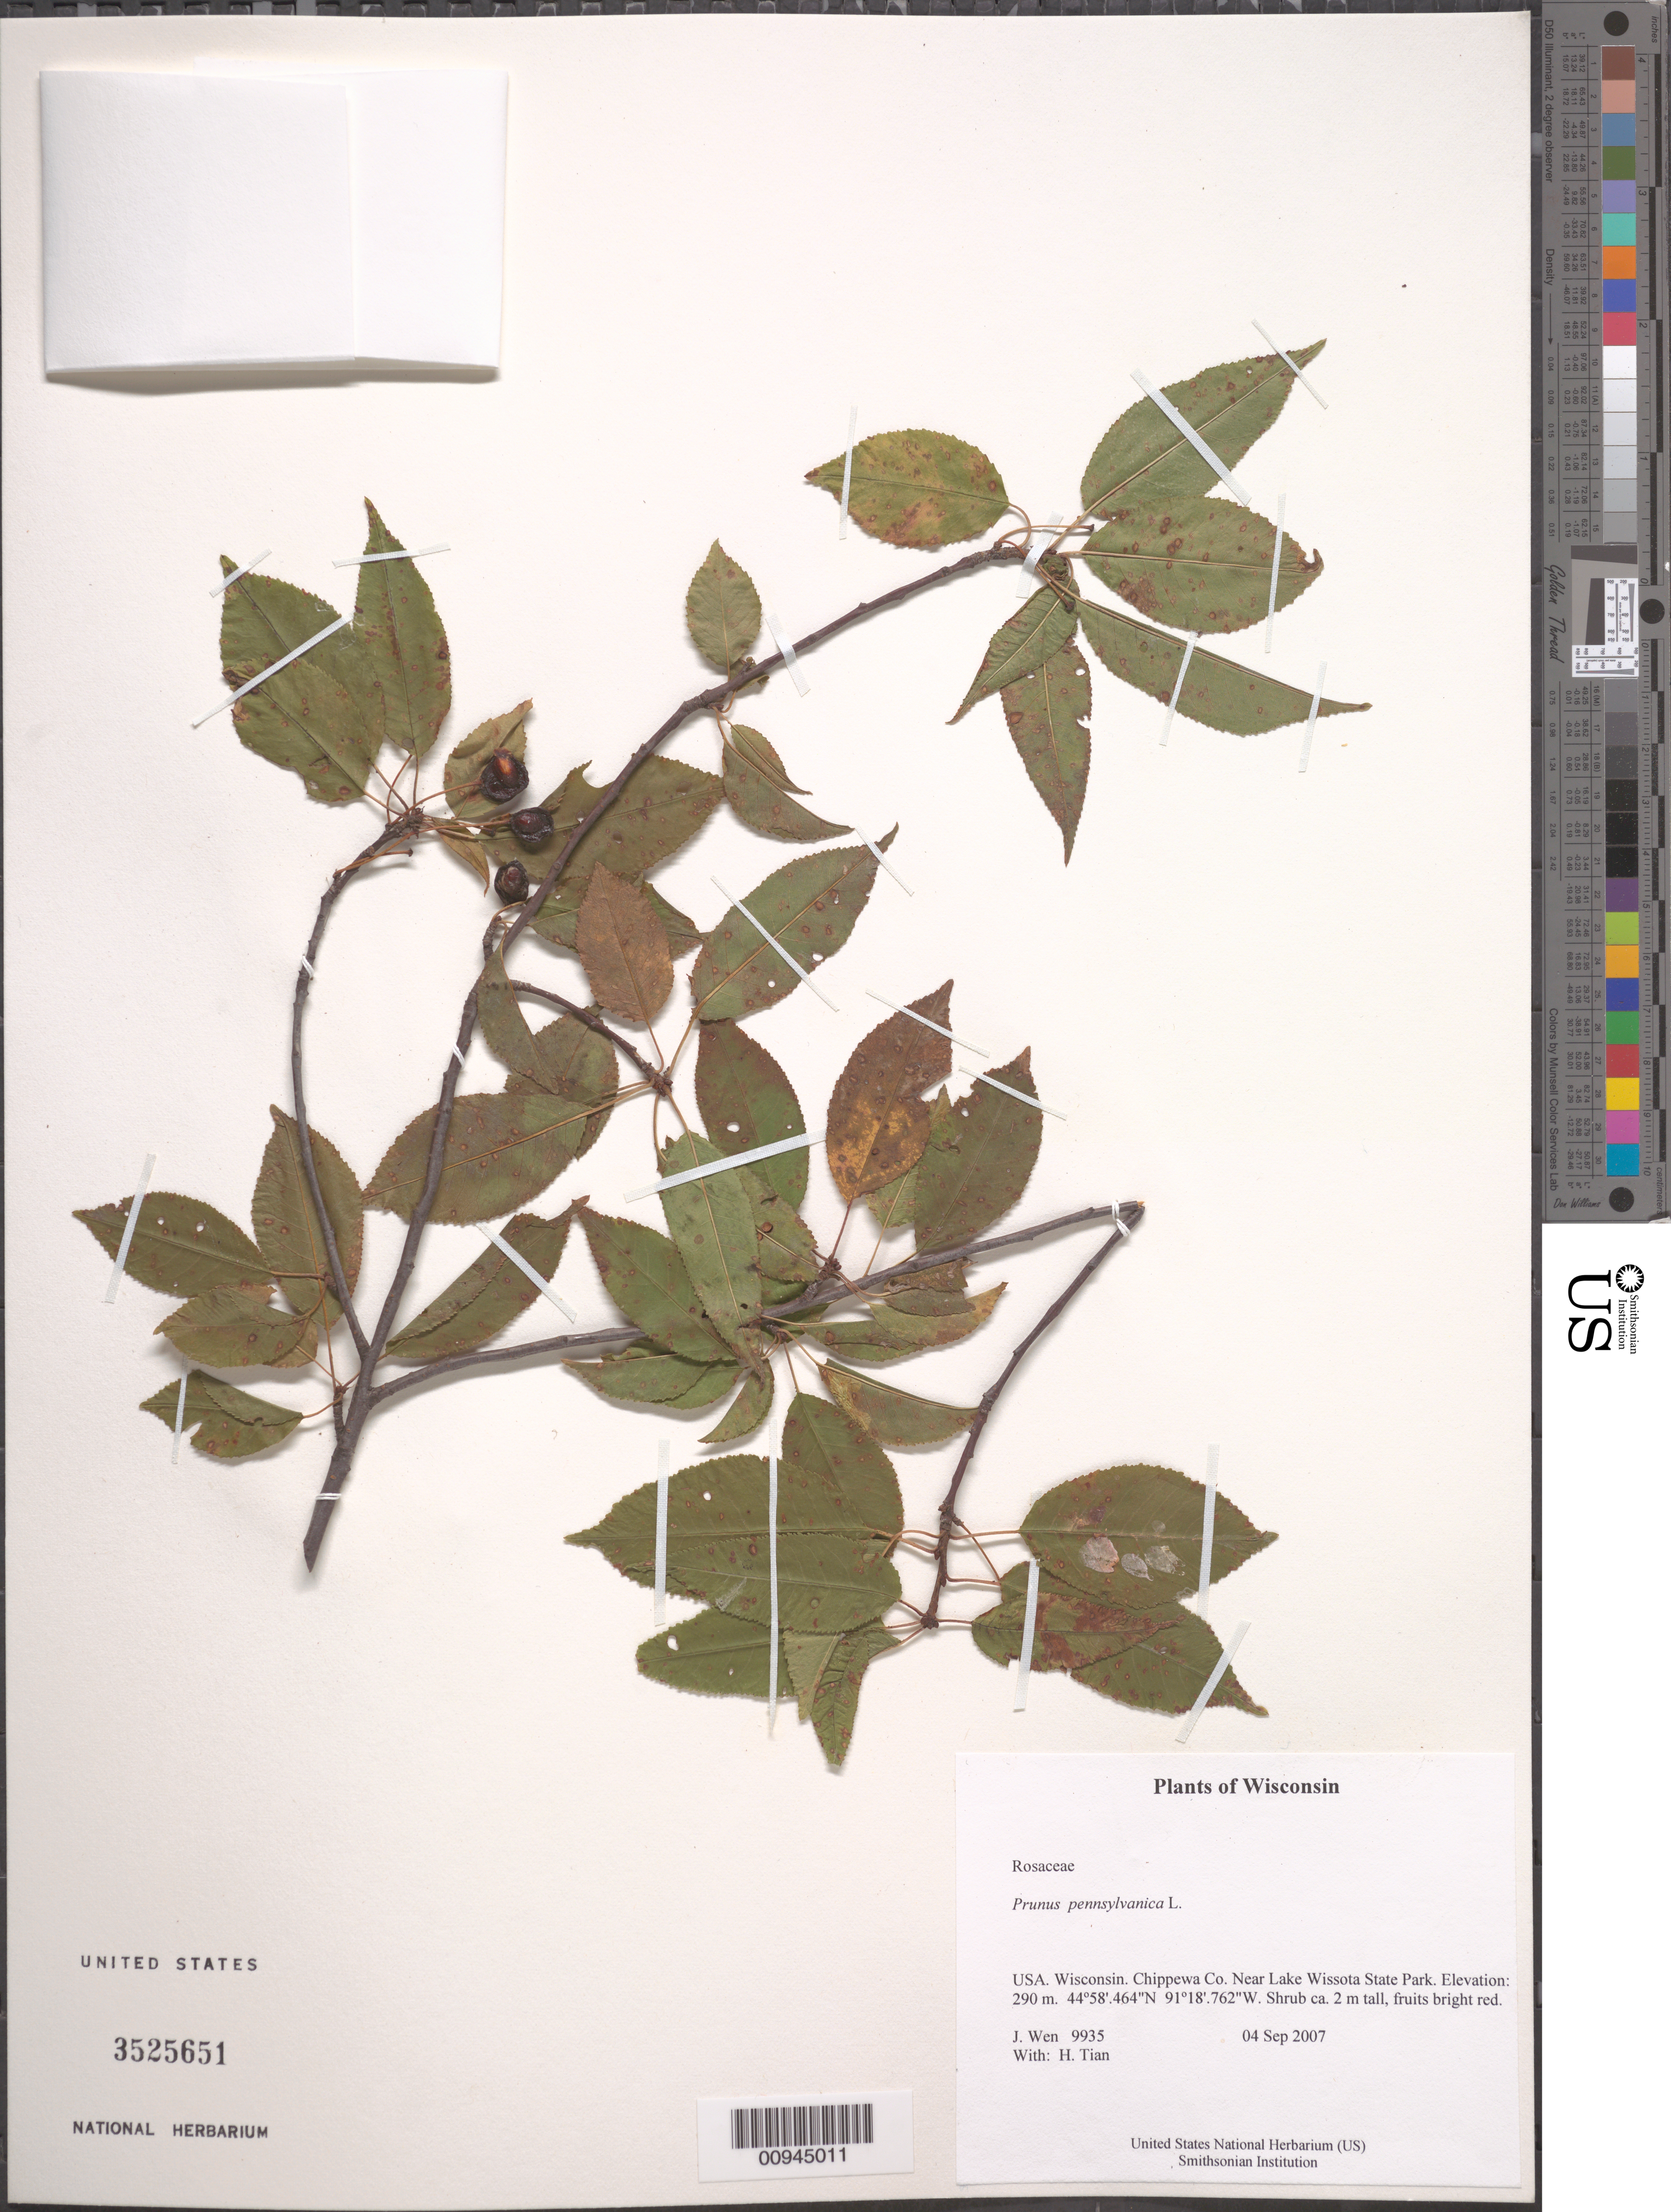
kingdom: Plantae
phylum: Tracheophyta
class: Magnoliopsida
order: Rosales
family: Rosaceae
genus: Prunus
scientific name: Prunus pensylvanica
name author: L. f.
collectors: J. Wen & H. Tian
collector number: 9935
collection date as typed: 04 Sep 2007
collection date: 2007-09-04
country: United States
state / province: Wisconsin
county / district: Chippewa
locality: Near Lake Wissota State Park.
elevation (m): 290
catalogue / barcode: US 3525651